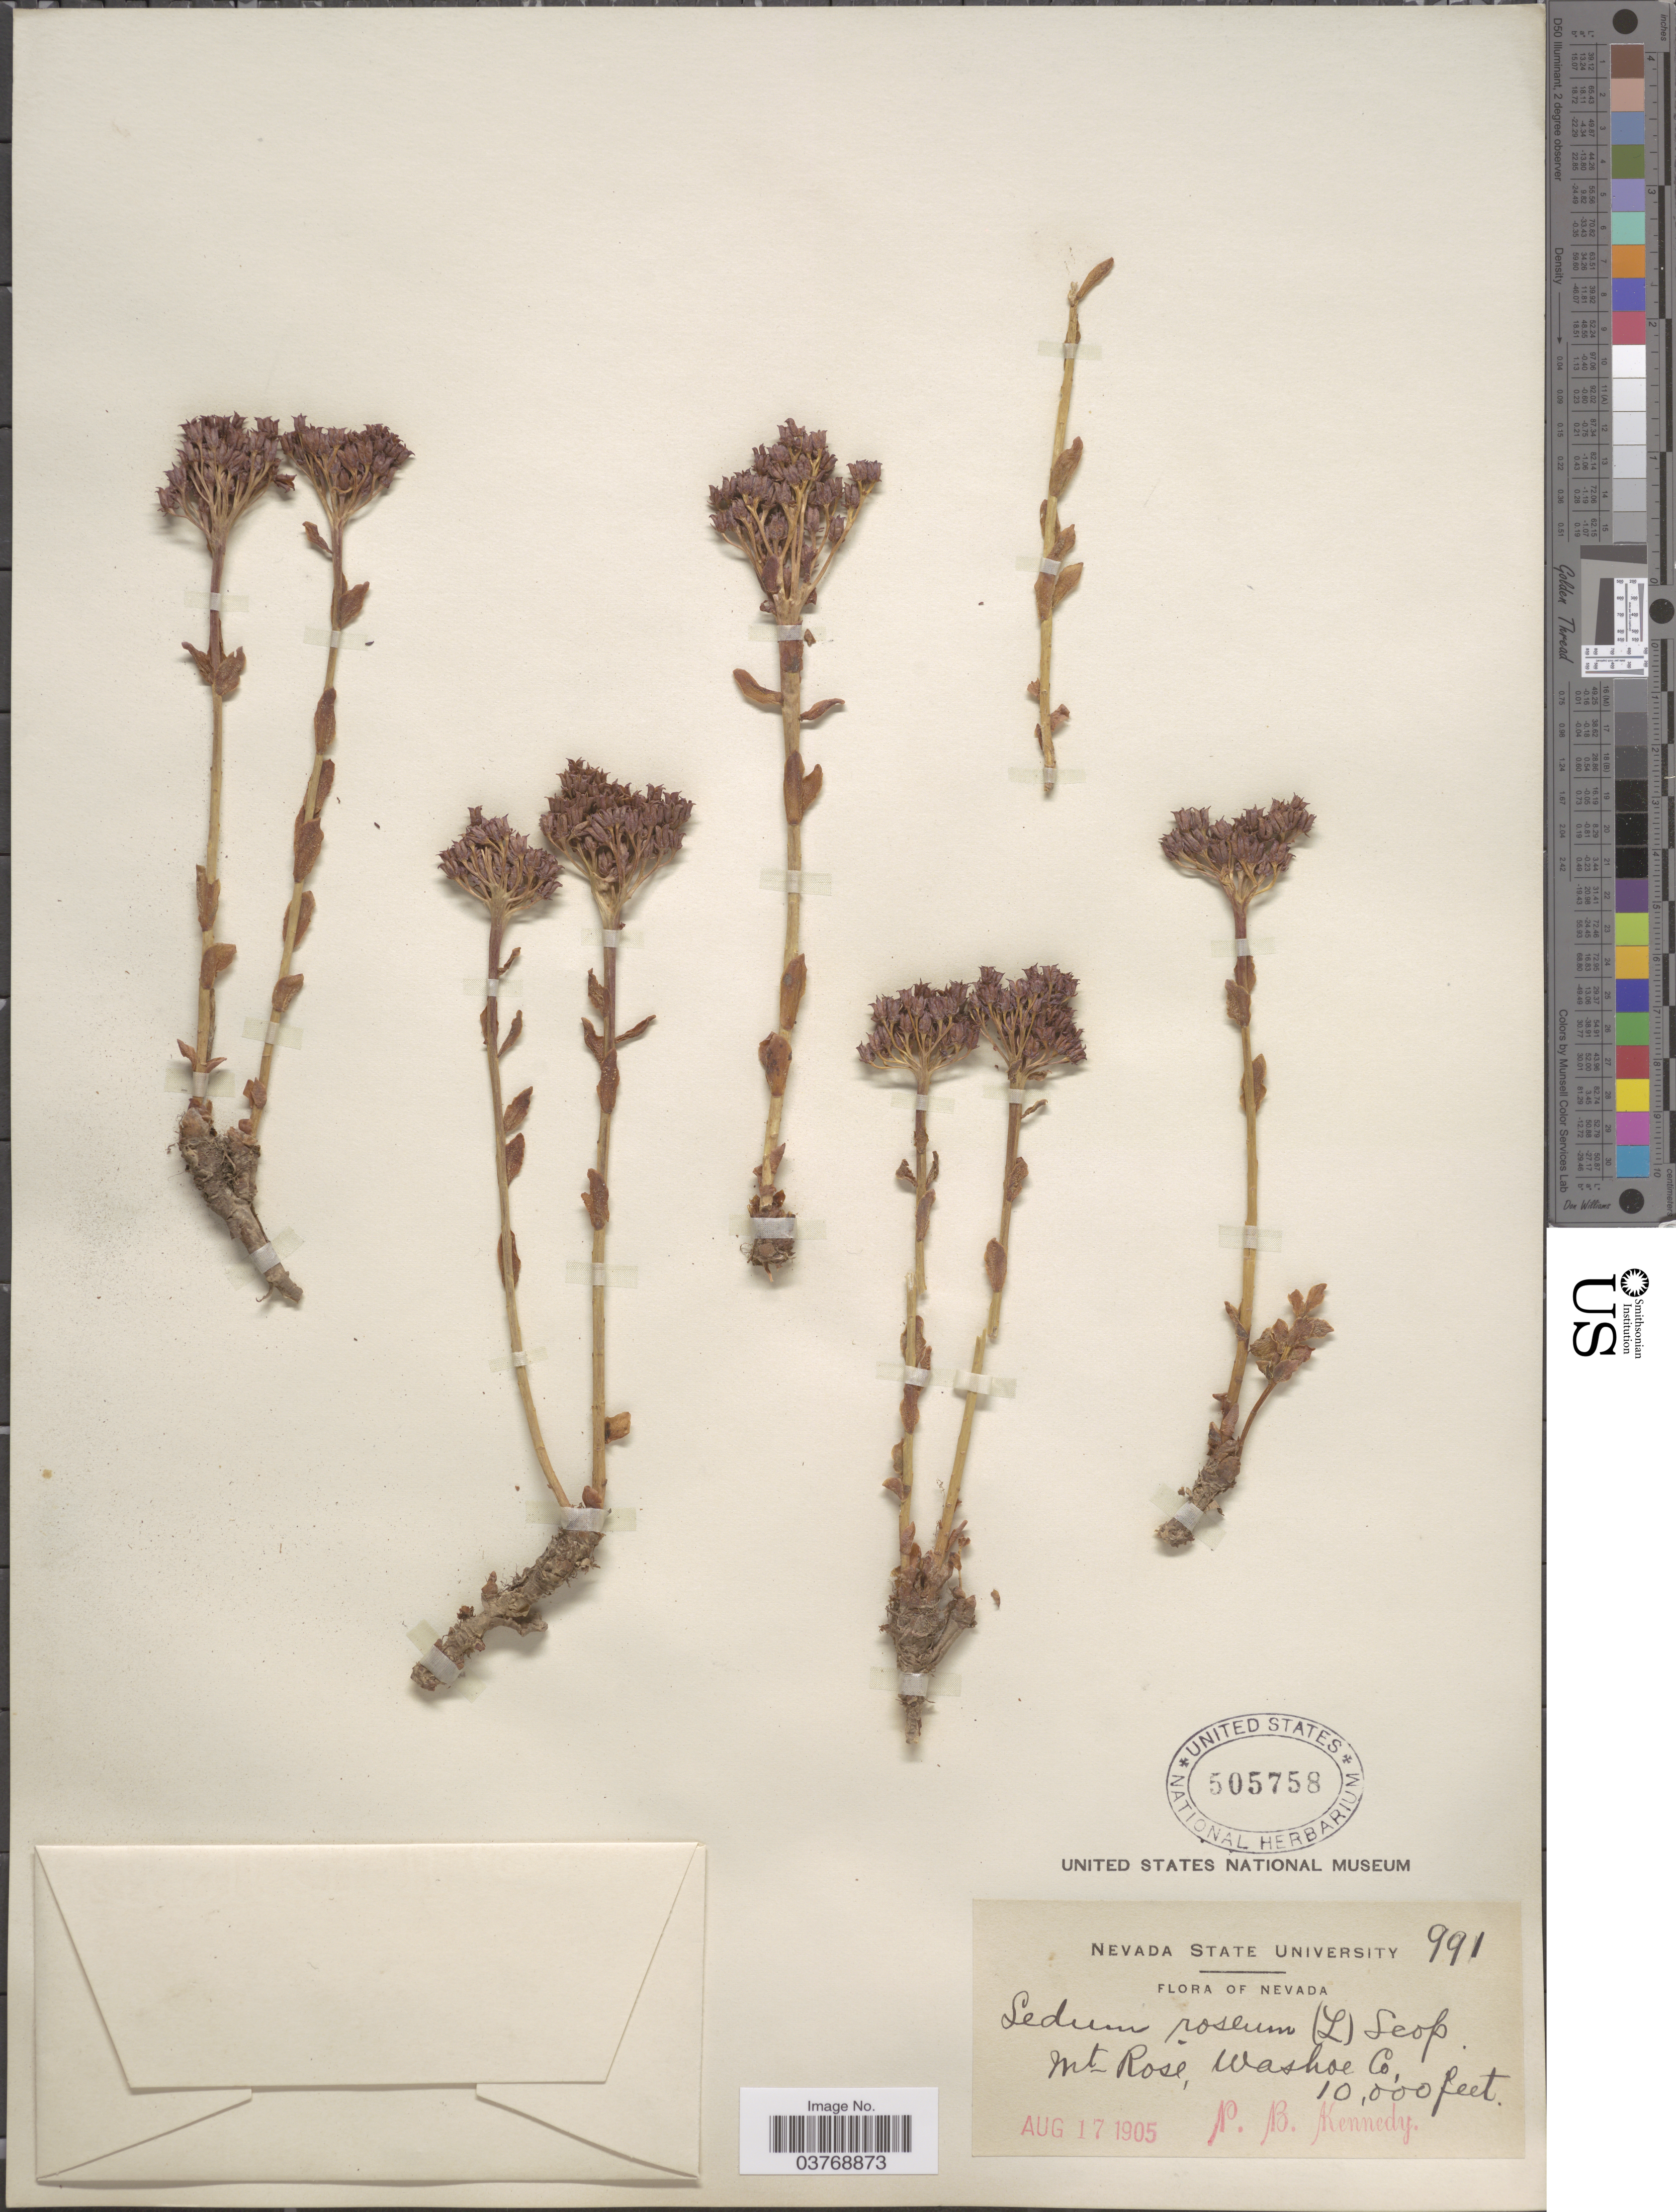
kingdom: Plantae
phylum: Tracheophyta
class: Magnoliopsida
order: Saxifragales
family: Crassulaceae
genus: Rhodiola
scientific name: Rhodiola integrifolia subsp. integrifolia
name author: Raf.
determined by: Strong, Mark T., (BOT), Smithsonian Institution - National Museum of Natural History (UNITED STATES)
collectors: P. B. Kennedy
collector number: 991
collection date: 1905-08-17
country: United States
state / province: Nevada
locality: Mt Rose, Washoe Co.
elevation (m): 3048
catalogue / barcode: US 505758